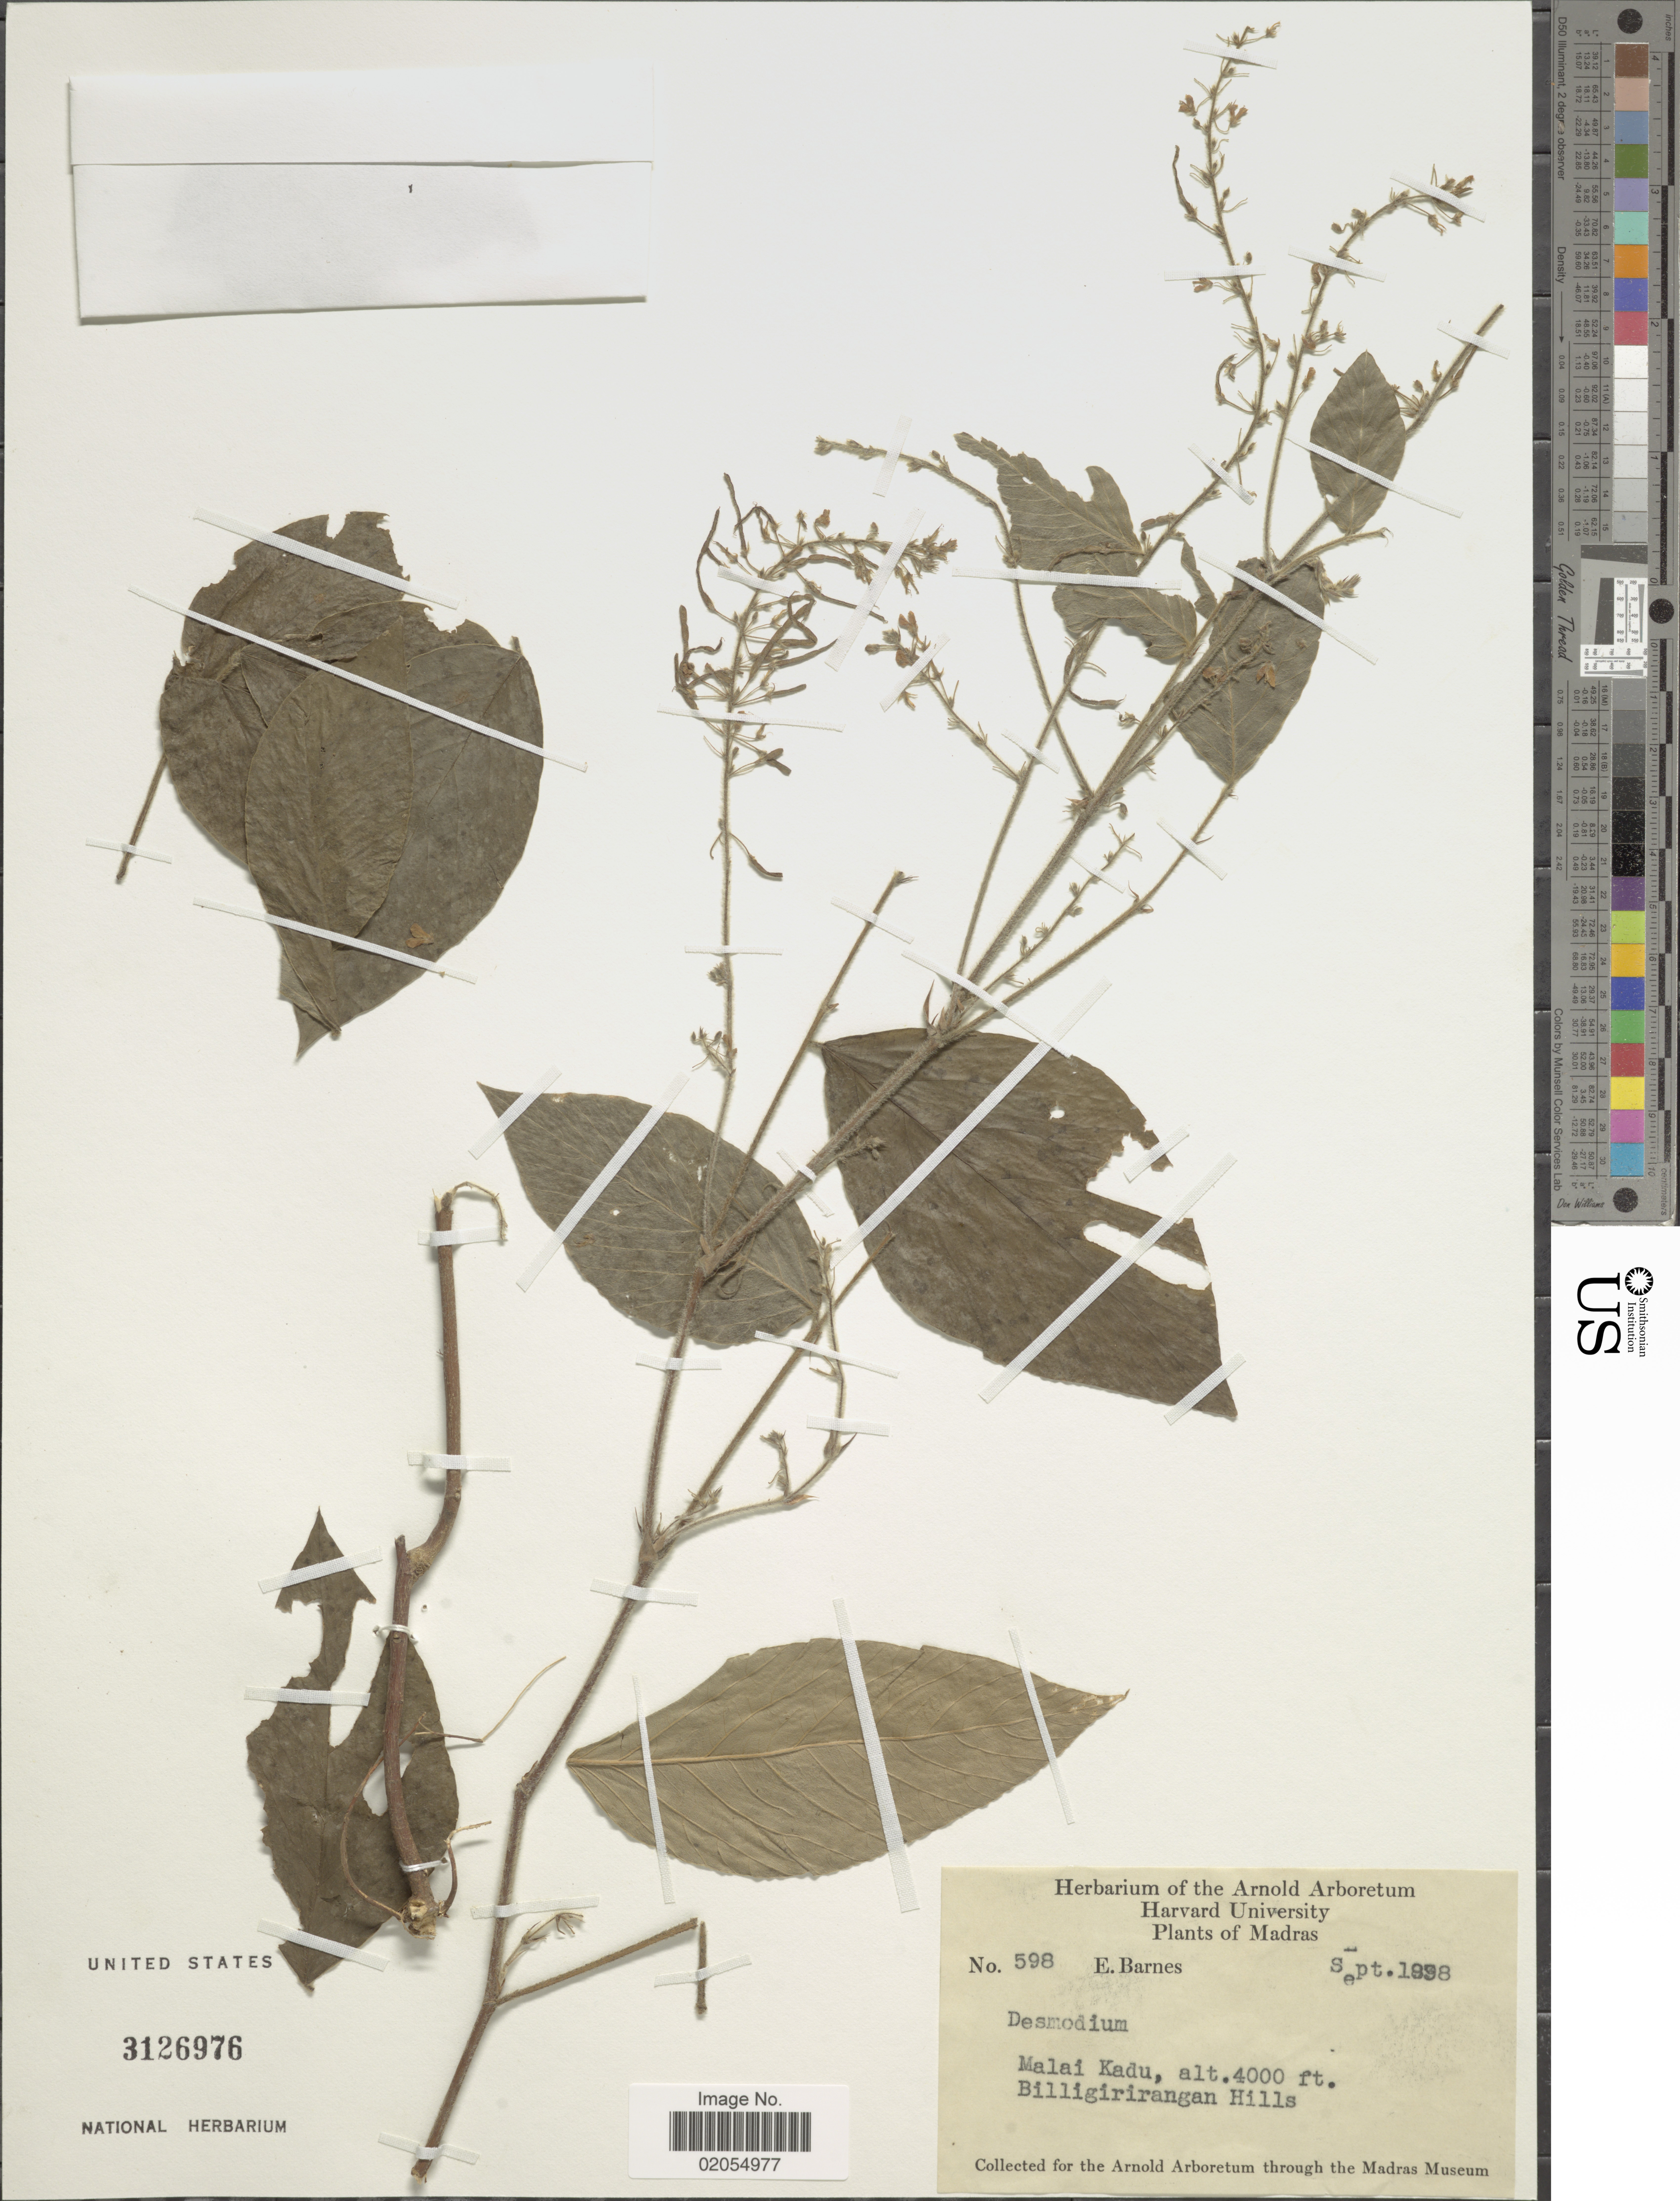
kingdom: Plantae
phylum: Tracheophyta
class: Magnoliopsida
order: Fabales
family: Fabaceae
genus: Desmodium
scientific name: Desmodium sp.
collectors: E. Barnes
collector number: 598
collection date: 1998-09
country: India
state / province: Karnataka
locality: Madras, Malai Kadu, Billigirirangan Hills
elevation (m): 1219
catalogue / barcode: US 316976